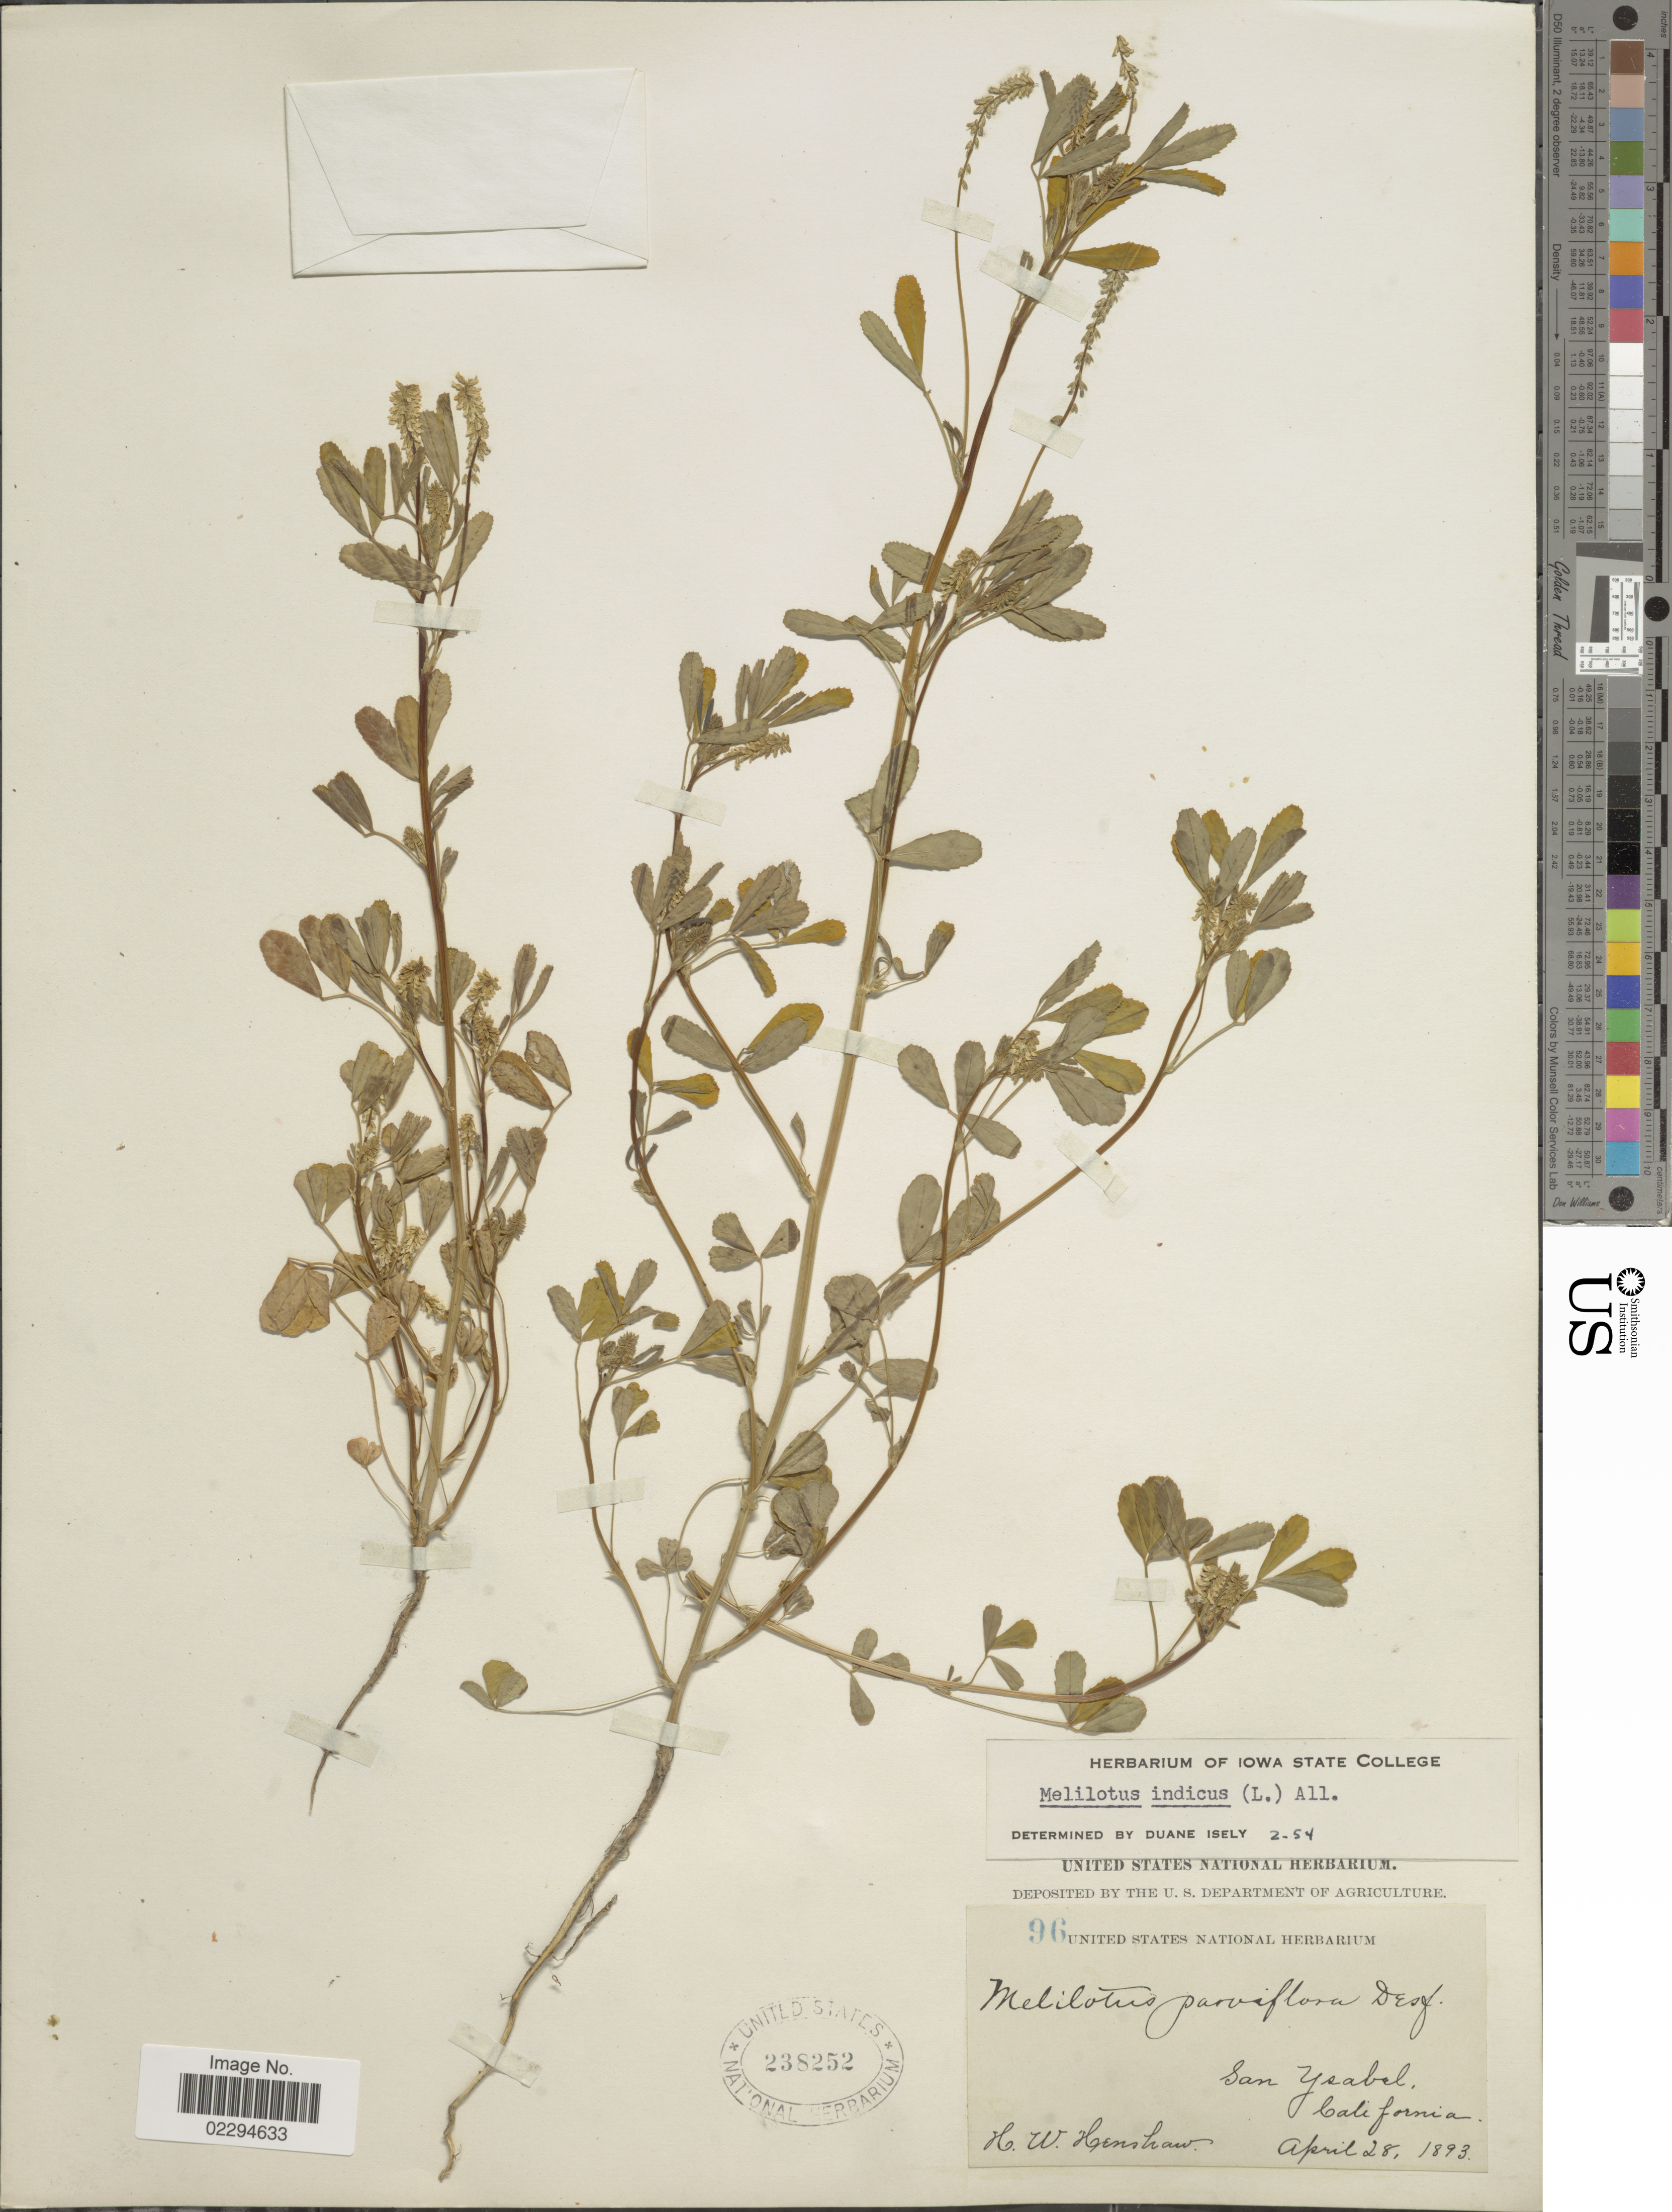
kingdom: Plantae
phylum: Tracheophyta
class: Magnoliopsida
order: Fabales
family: Fabaceae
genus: Melilotus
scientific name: Melilotus indicus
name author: (L.) All.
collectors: H. Henshaw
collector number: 96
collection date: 1893-04-28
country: United States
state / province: California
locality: San Ysabel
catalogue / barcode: US 238252